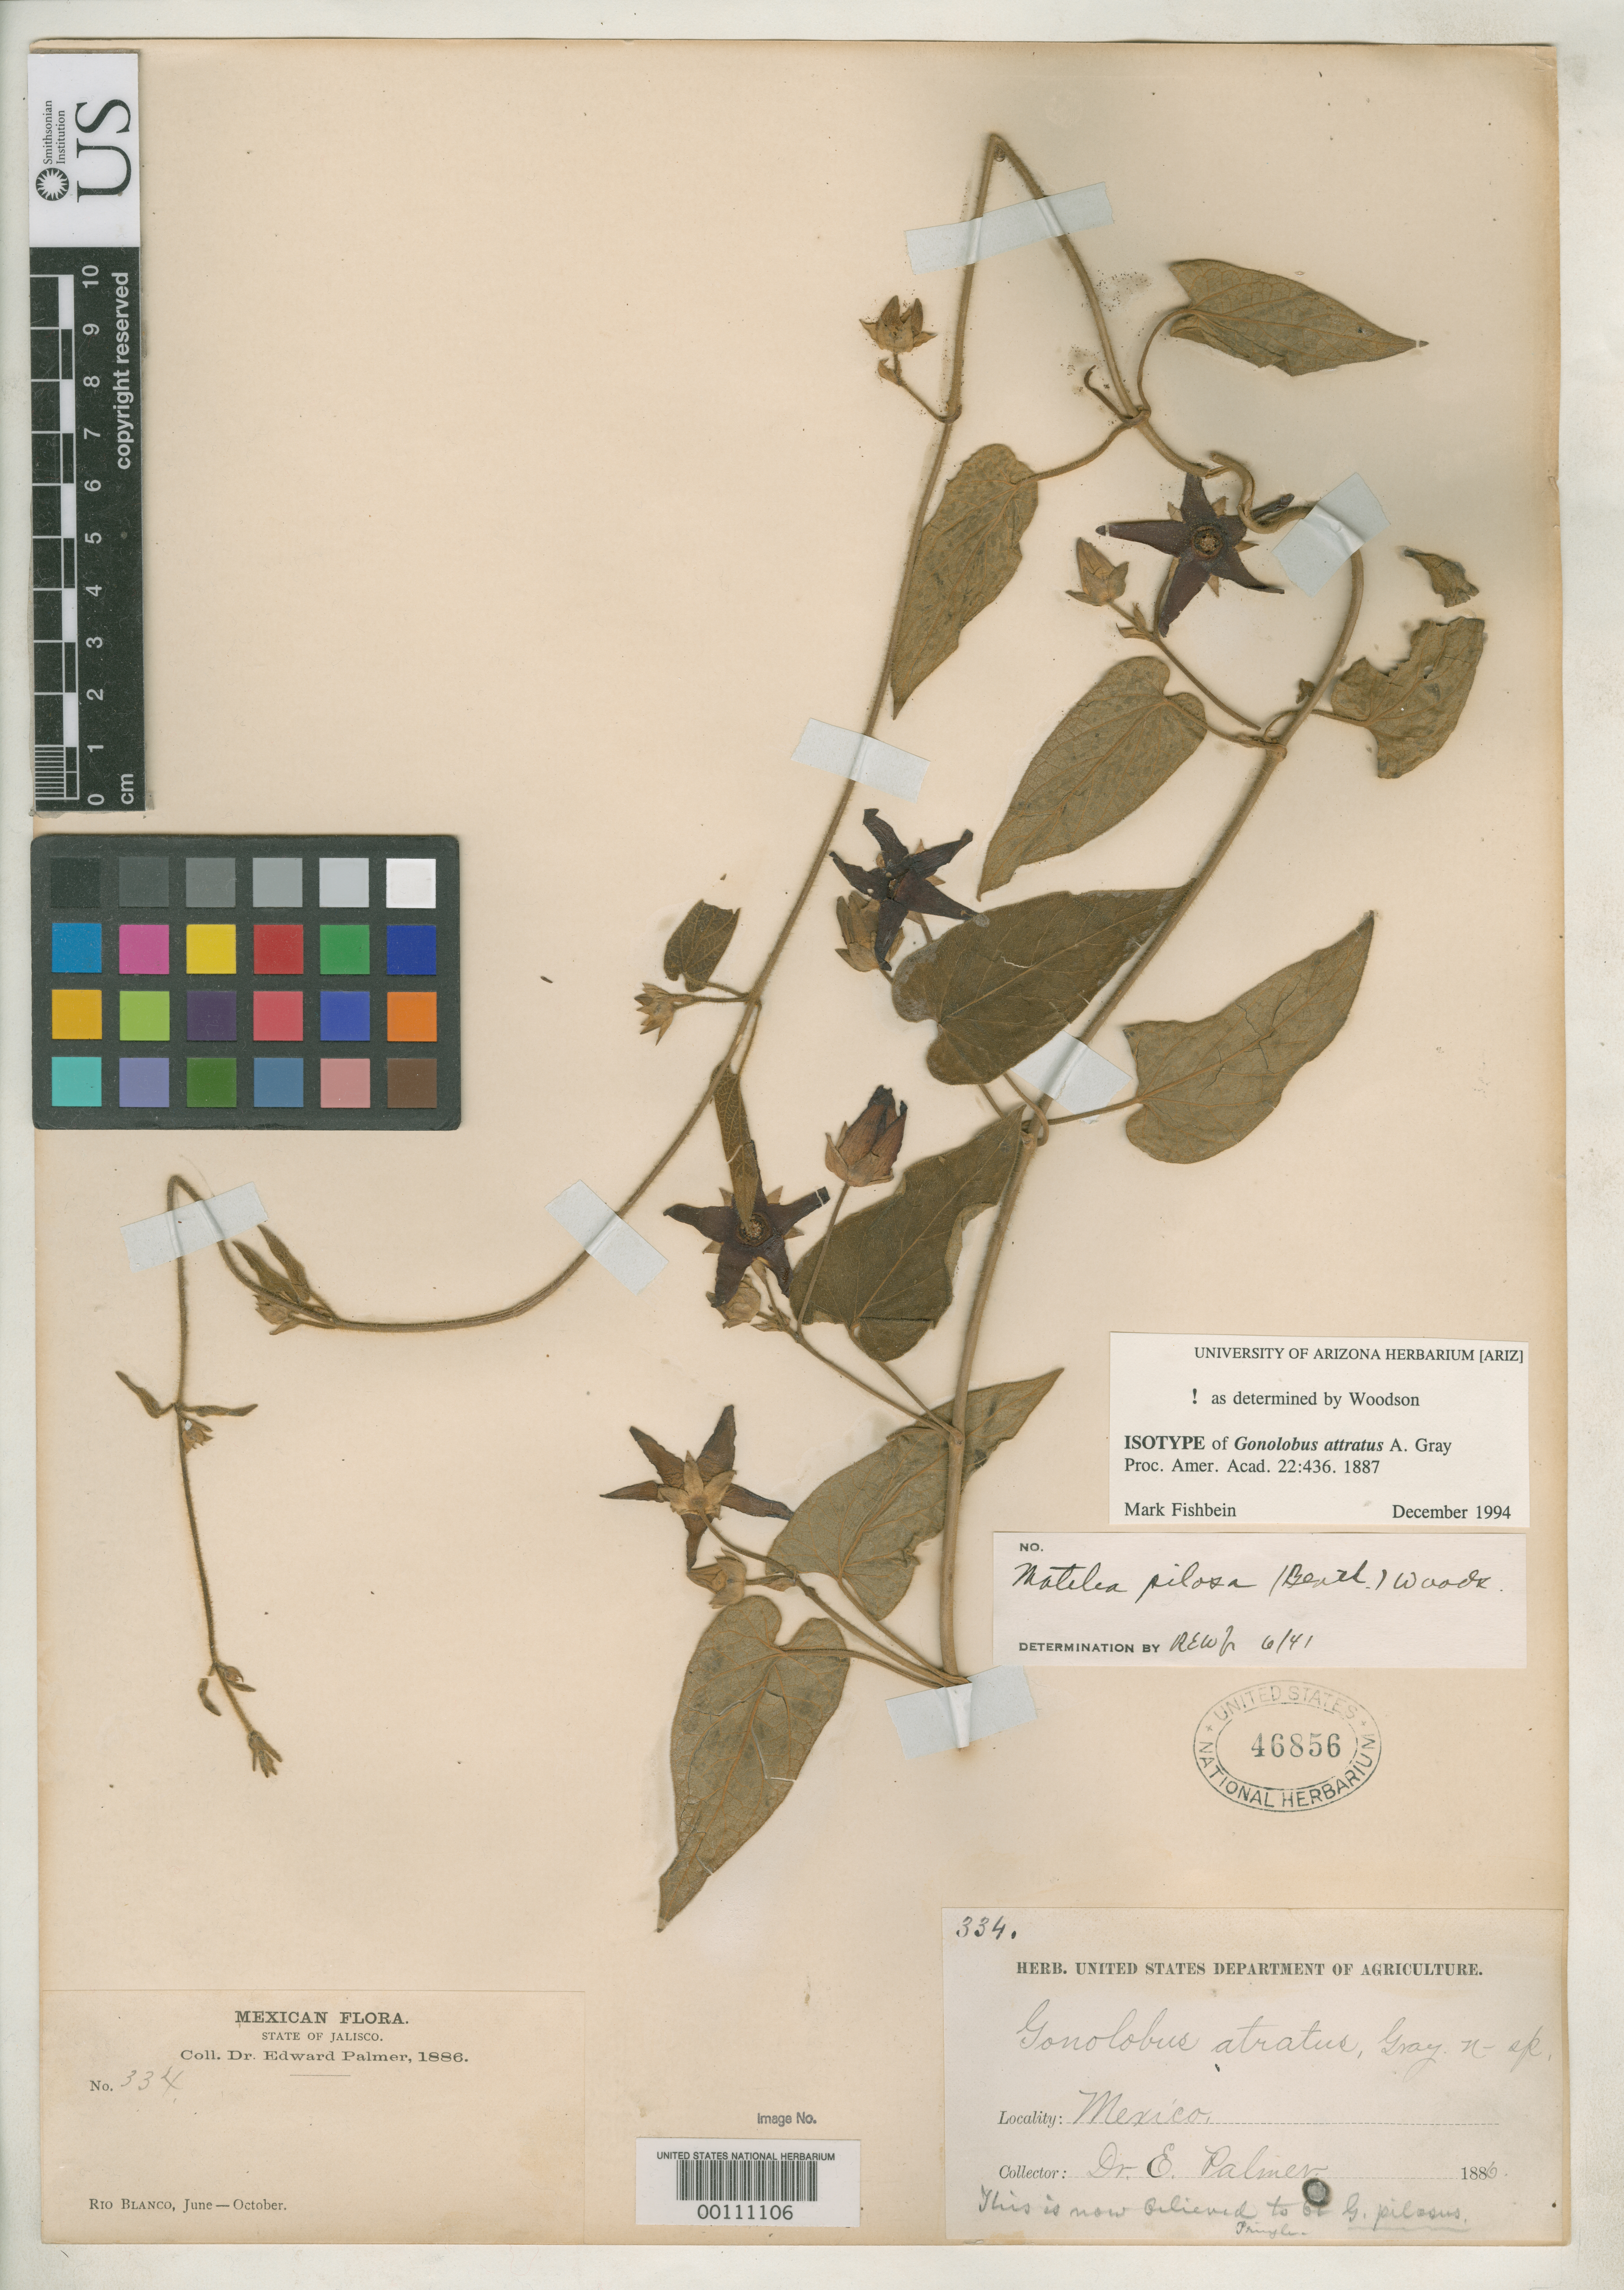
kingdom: Plantae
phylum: Tracheophyta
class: Magnoliopsida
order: Gentianales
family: Apocynaceae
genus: Gonolobus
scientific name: Gonolobus atratus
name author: A. Gray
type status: Isotype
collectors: E. Palmer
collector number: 334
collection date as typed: Jun 1886 to -- Oct 1886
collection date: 1886-06/1886-10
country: Mexico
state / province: Jalisco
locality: Rio Blanco.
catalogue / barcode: US 46856